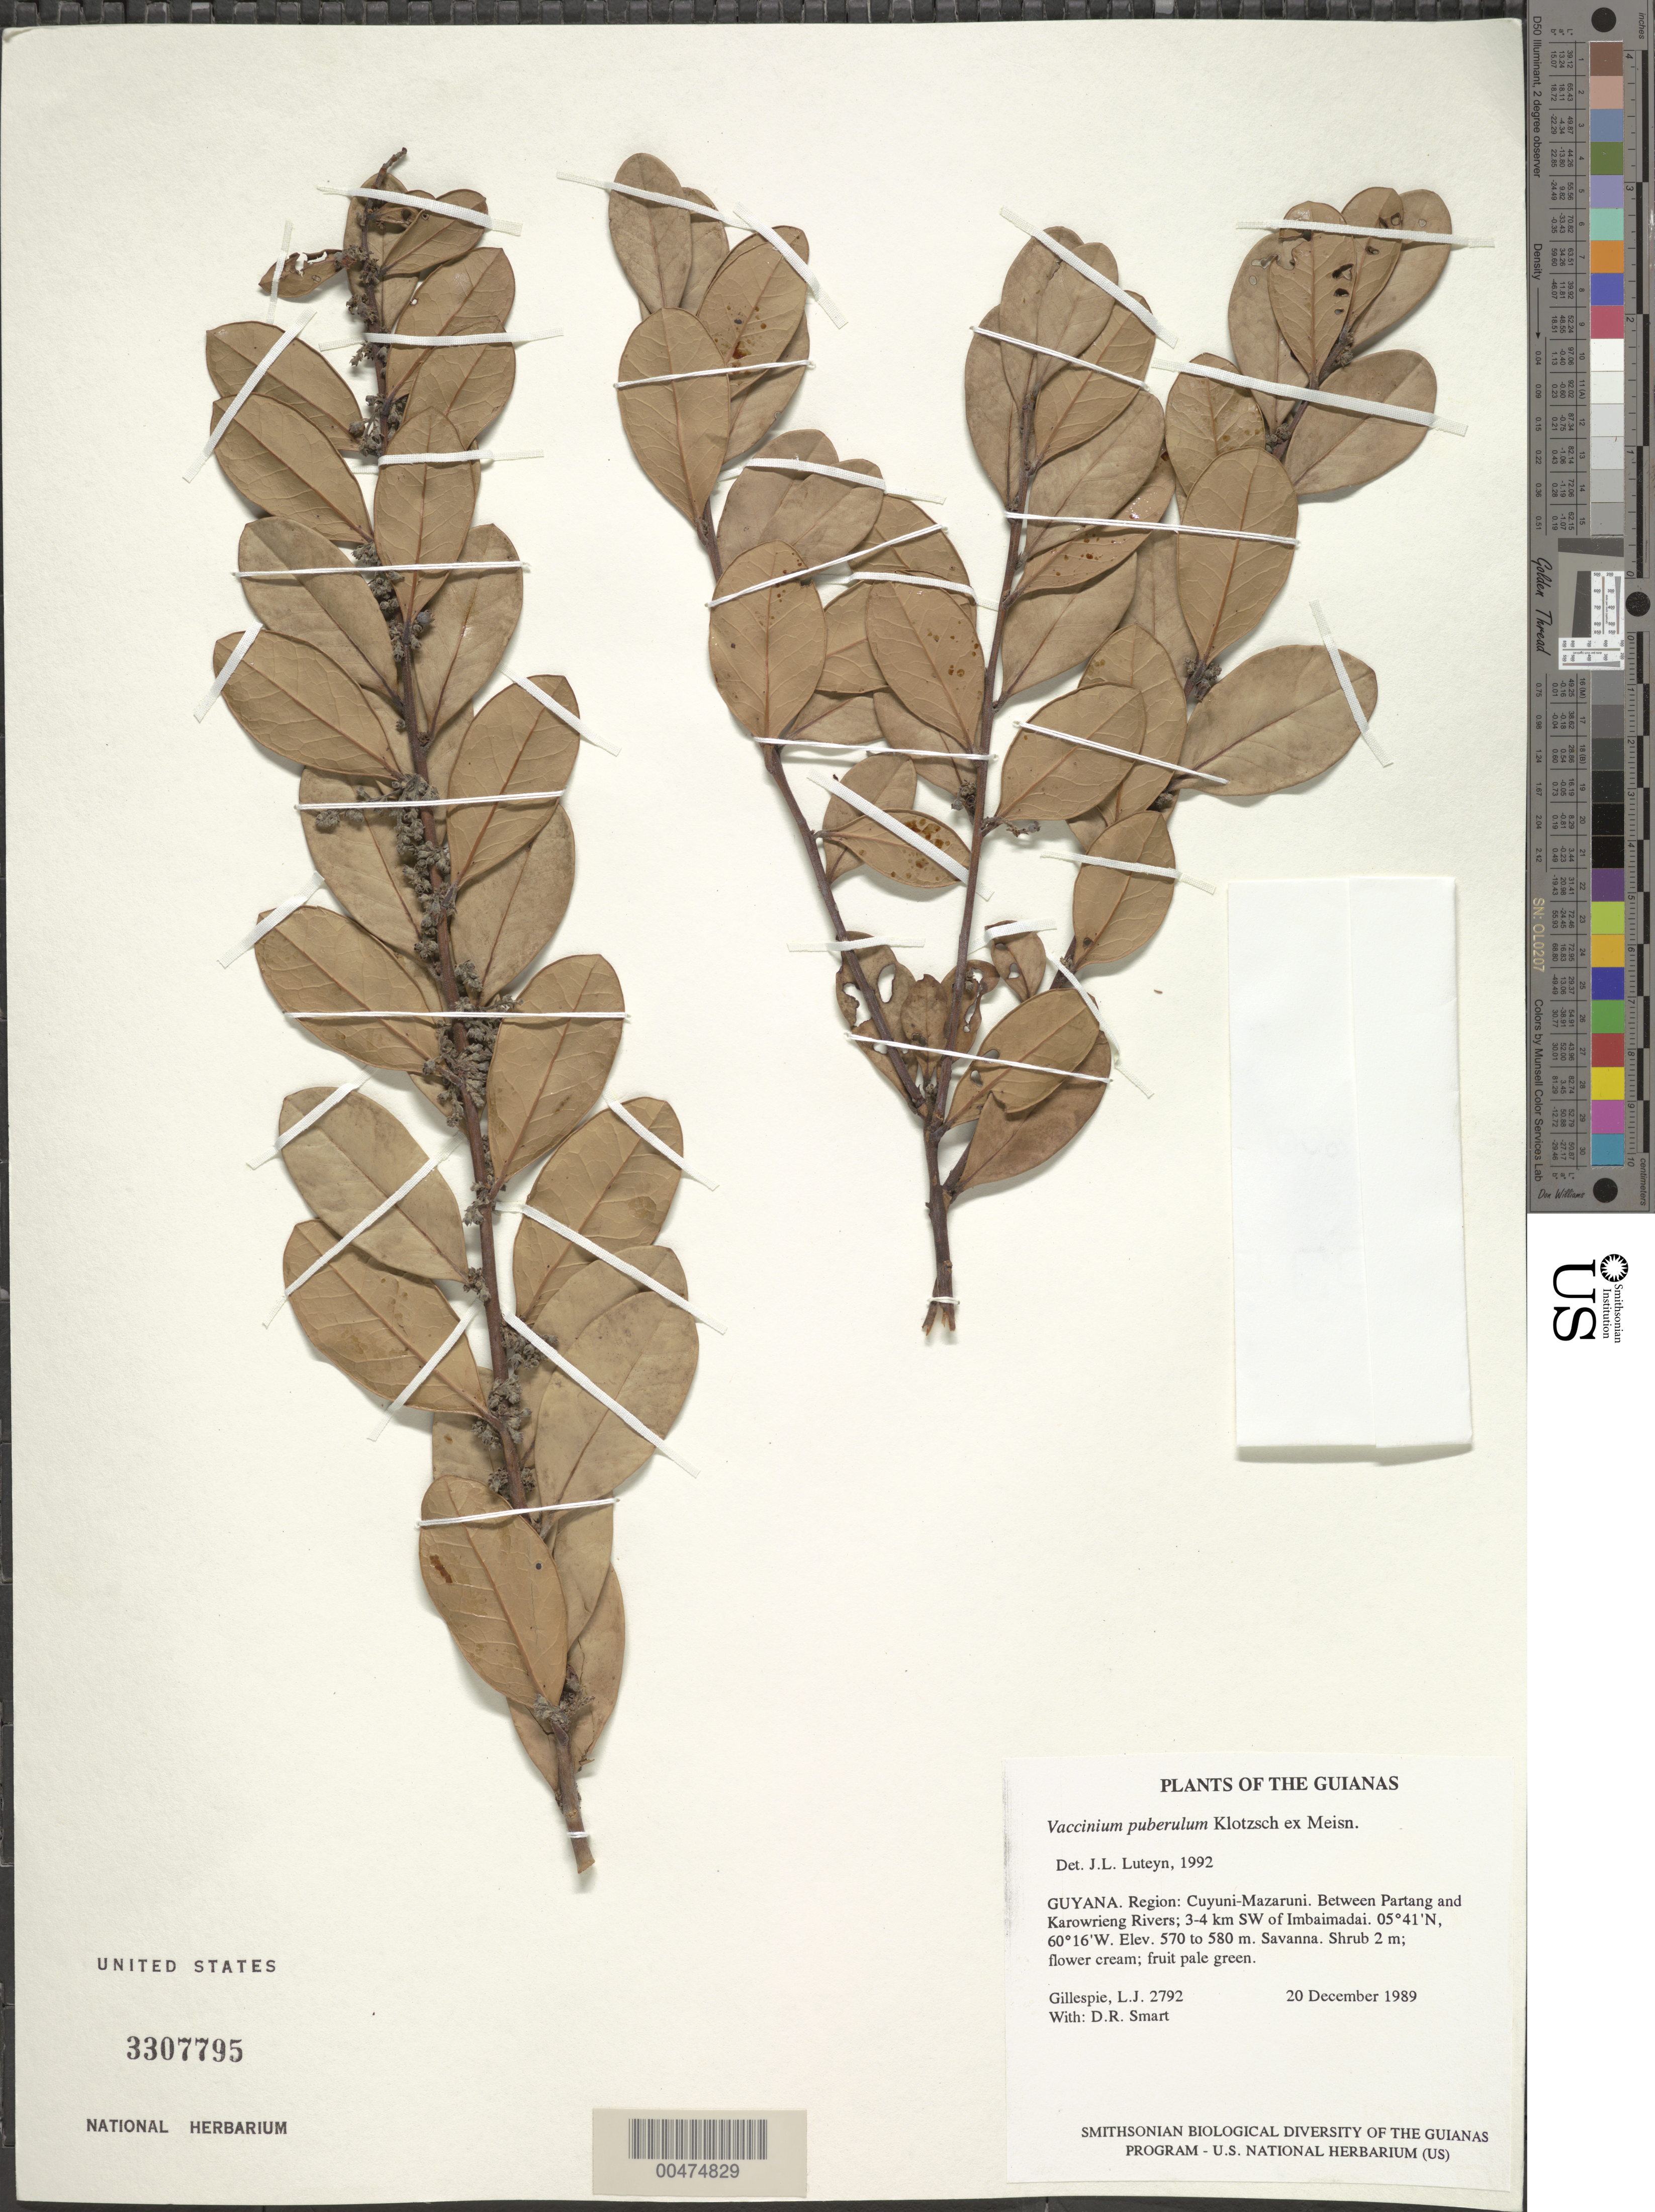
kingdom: Plantae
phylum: Tracheophyta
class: Magnoliopsida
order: Ericales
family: Ericaceae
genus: Vaccinium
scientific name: Vaccinium puberulum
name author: Klotzsch ex Meisn.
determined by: Luteyn, J. L.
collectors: L. J. Gillespie & D. R. Smart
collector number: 2792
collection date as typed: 20 December 1989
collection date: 1989-12-20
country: Guyana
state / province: Cuyuni-Mazaruni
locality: Between Partang and Karowrieng Rivers; 3-4 km SW of Imbaimadai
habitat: Savanna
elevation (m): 570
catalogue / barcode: US 3307795